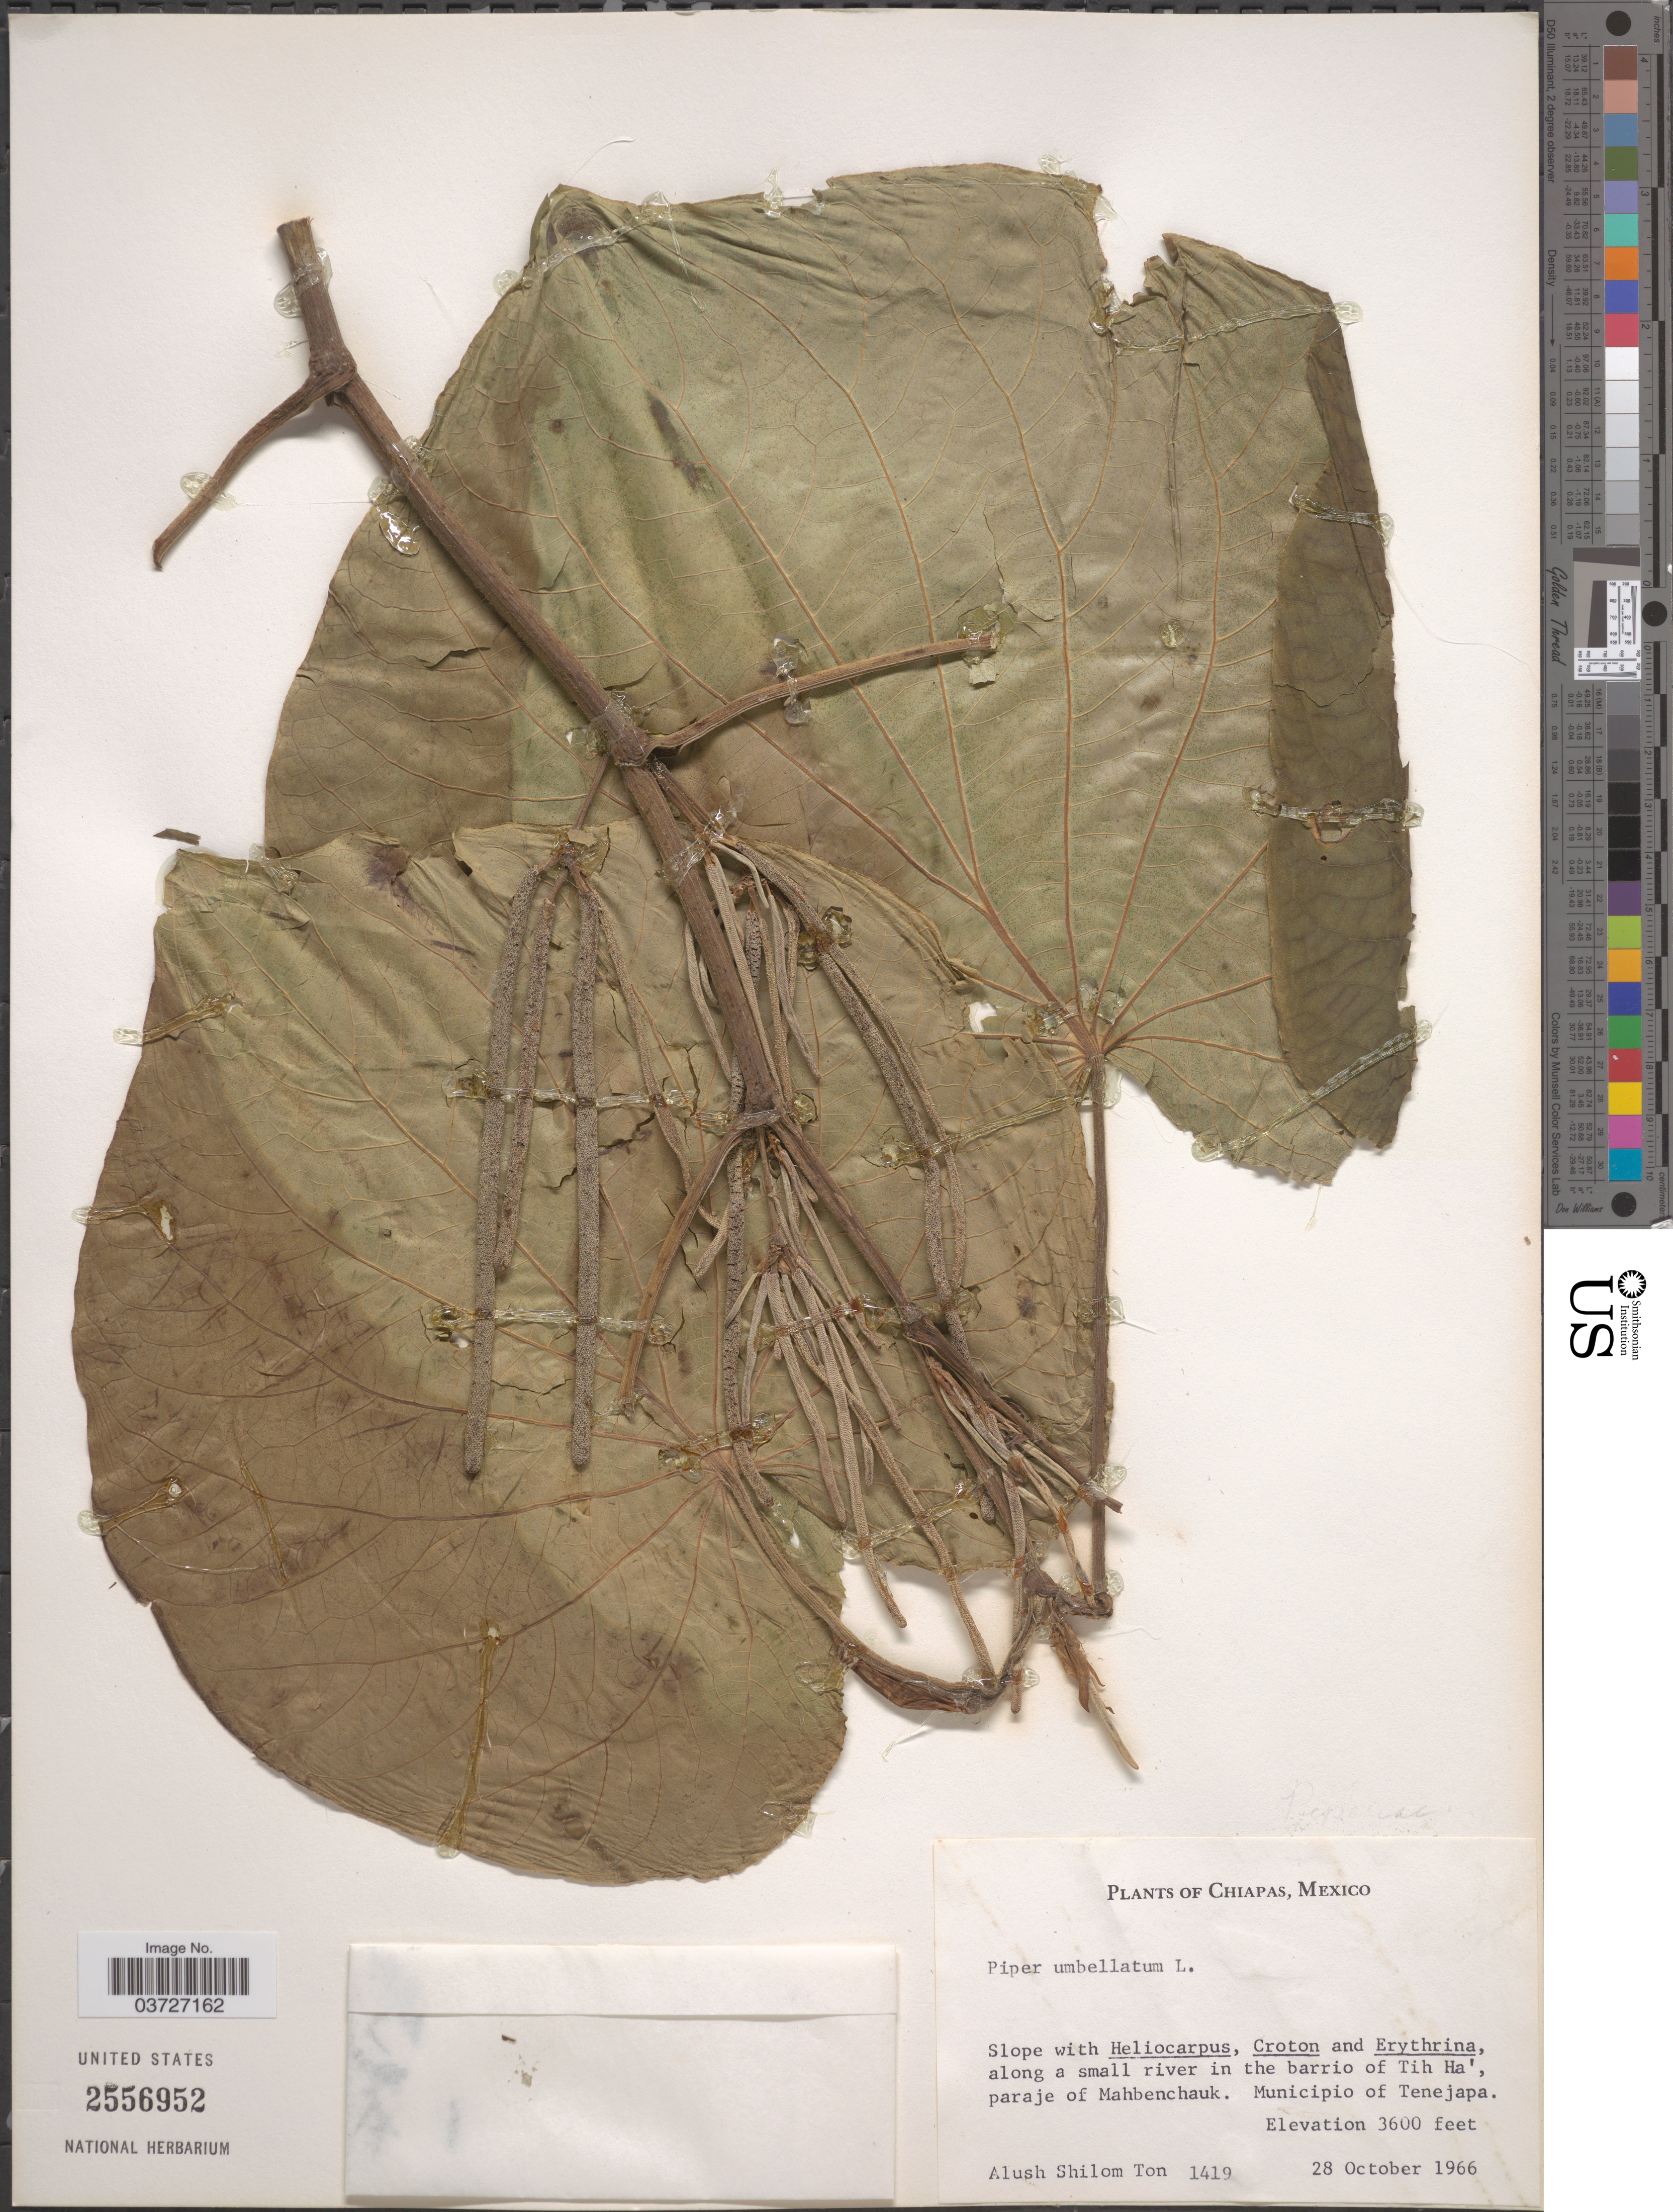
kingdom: Plantae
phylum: Tracheophyta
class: Magnoliopsida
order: Piperales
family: Piperaceae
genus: Piper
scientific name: Piper umbellatum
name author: L.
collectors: A. S. Ton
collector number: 1419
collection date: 1966-10-28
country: Mexico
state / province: Chiapas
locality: Along a small river in the barrio of Tih Ha', paraje of Mahbenchauk. Municipio of Tenejapa.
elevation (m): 1097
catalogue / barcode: US 2556952